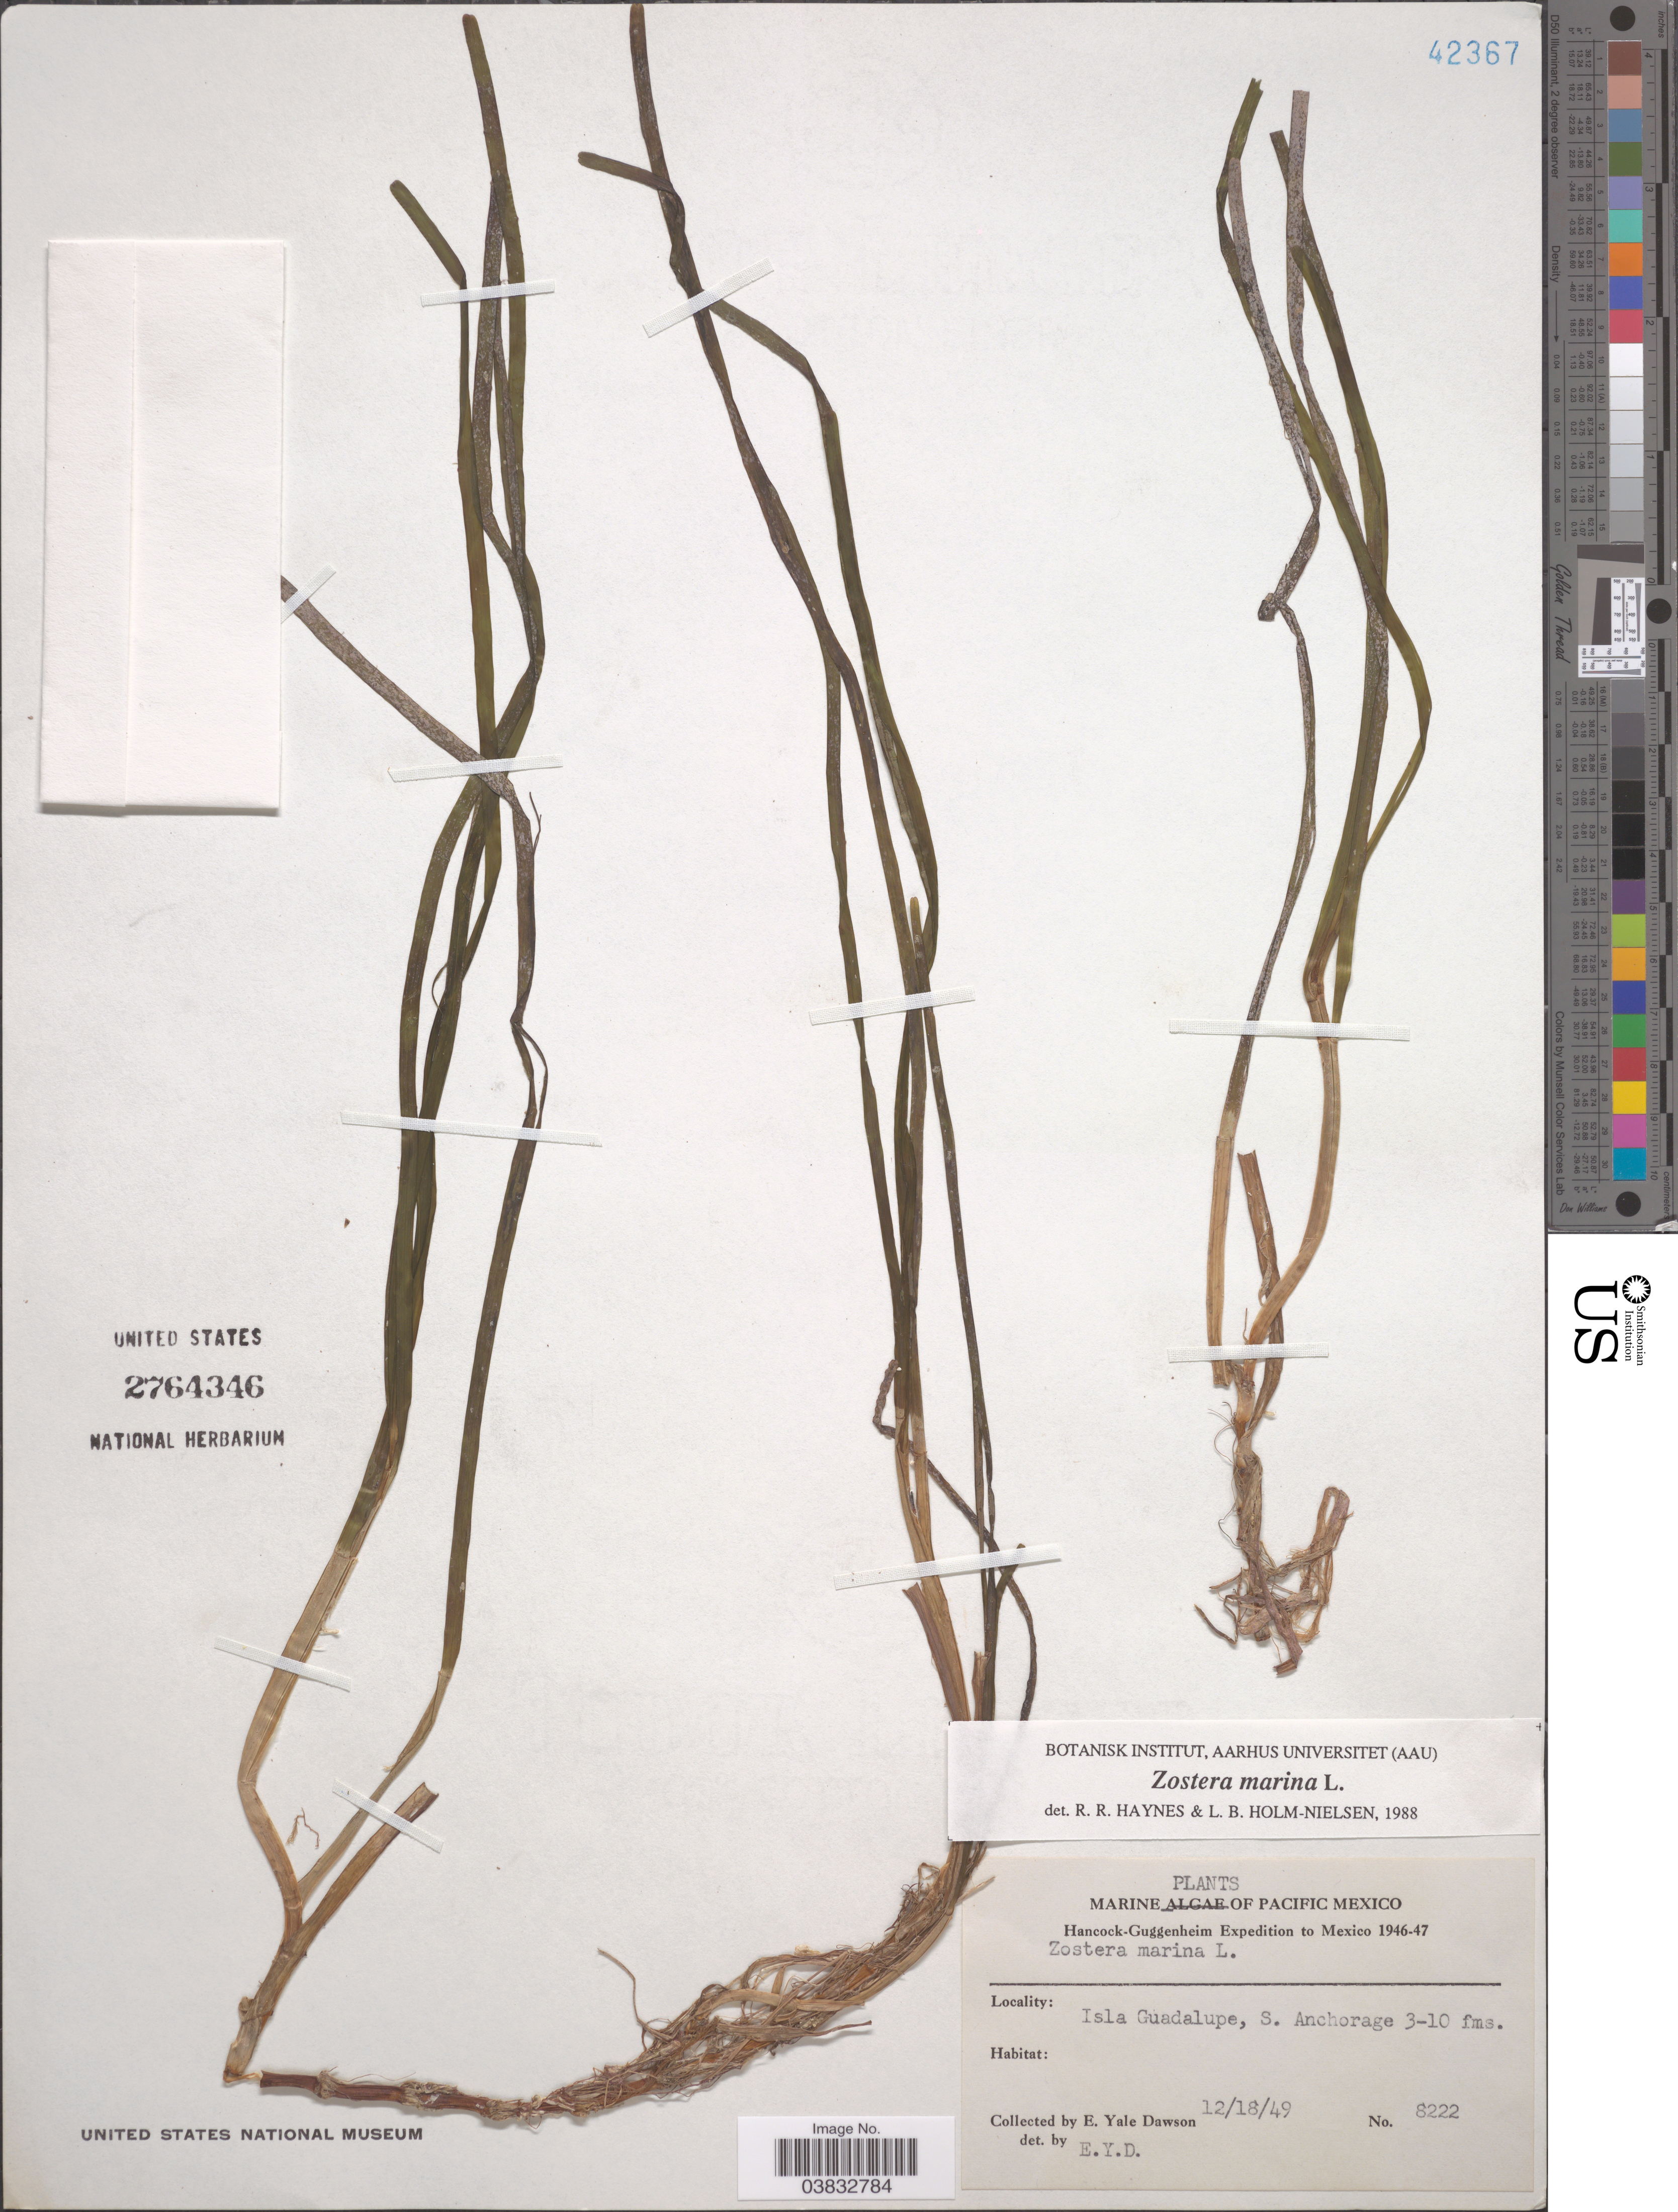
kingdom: Plantae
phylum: Tracheophyta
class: Liliopsida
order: Alismatales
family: Zosteraceae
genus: Zostera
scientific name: Zostera marina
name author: L.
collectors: N. Yensen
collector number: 8222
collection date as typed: Transcribed d/m/y: 18/12/49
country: Mexico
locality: Pacific Mexico. Isla Guadalupe, S. Anchorage.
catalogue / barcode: US 2764346